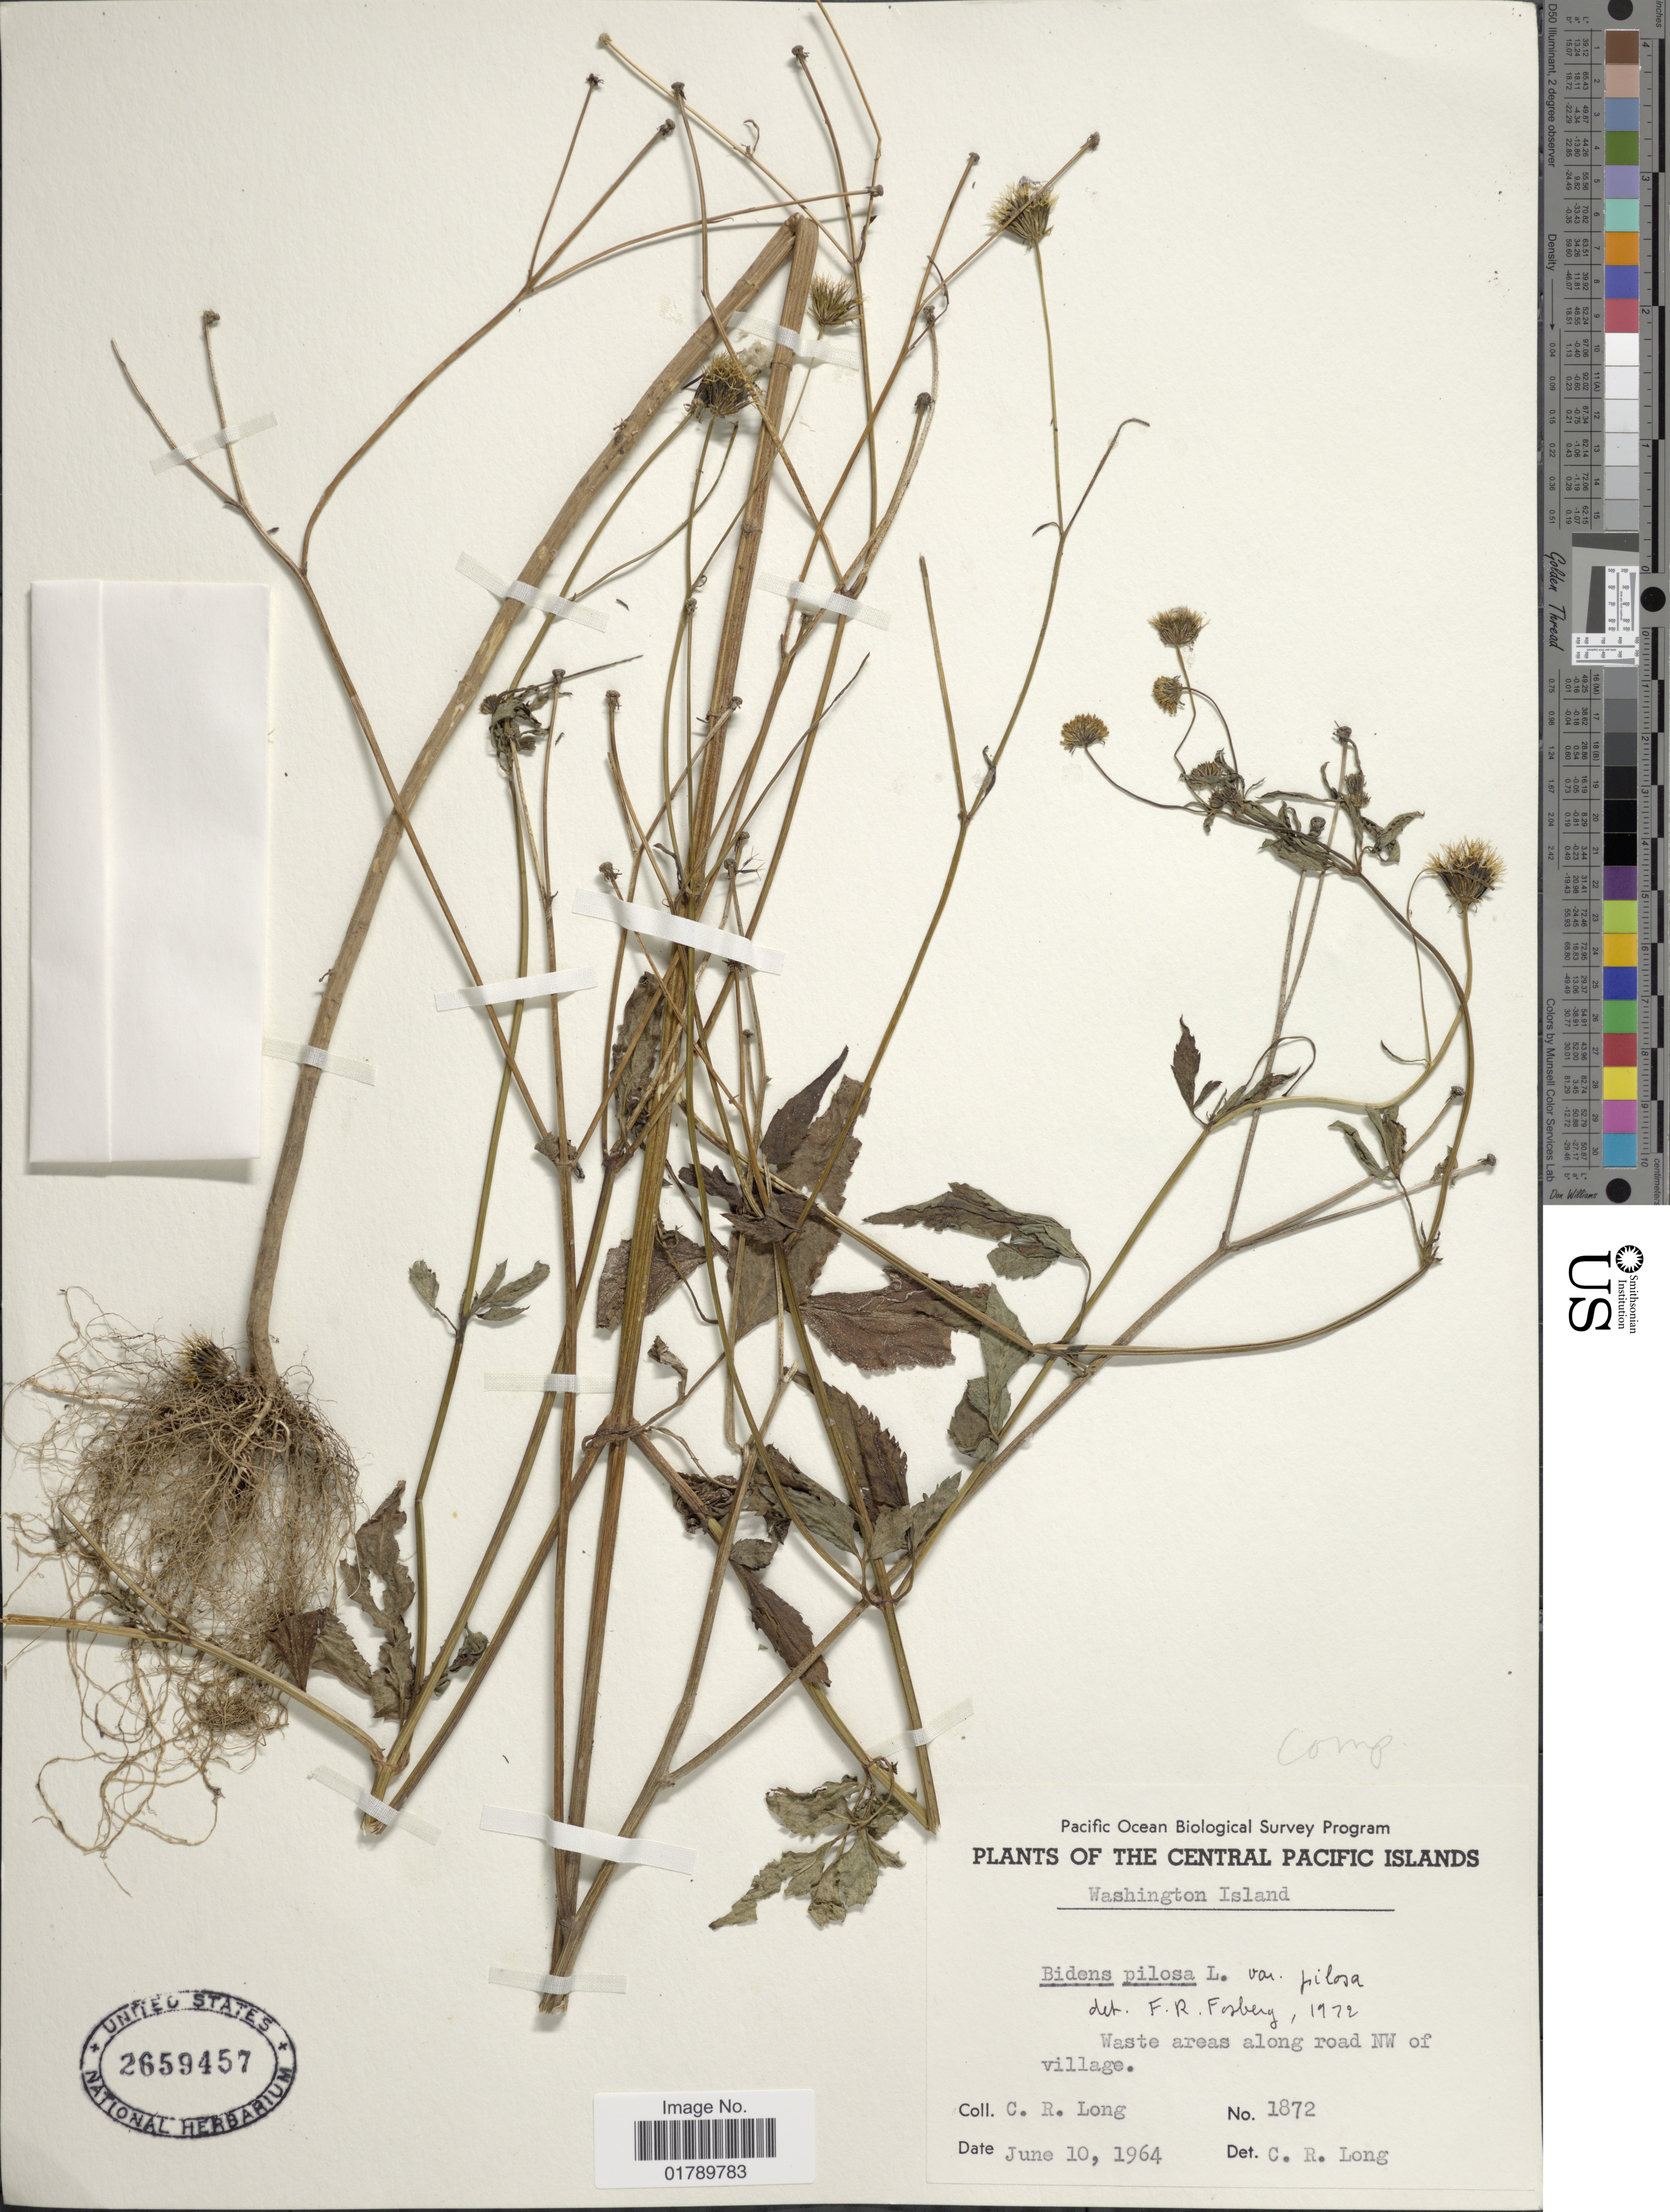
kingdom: Plantae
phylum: Tracheophyta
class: Magnoliopsida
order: Asterales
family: Asteraceae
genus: Bidens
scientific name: Bidens pilosa var. pilosa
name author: L.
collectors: C. R. Long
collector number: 1872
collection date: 1964-06-10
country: Kiribati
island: Teraina [Washington Island]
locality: The Central Pacific Islands. Washington Island. Waste areas along road NW of village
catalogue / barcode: US 2659457